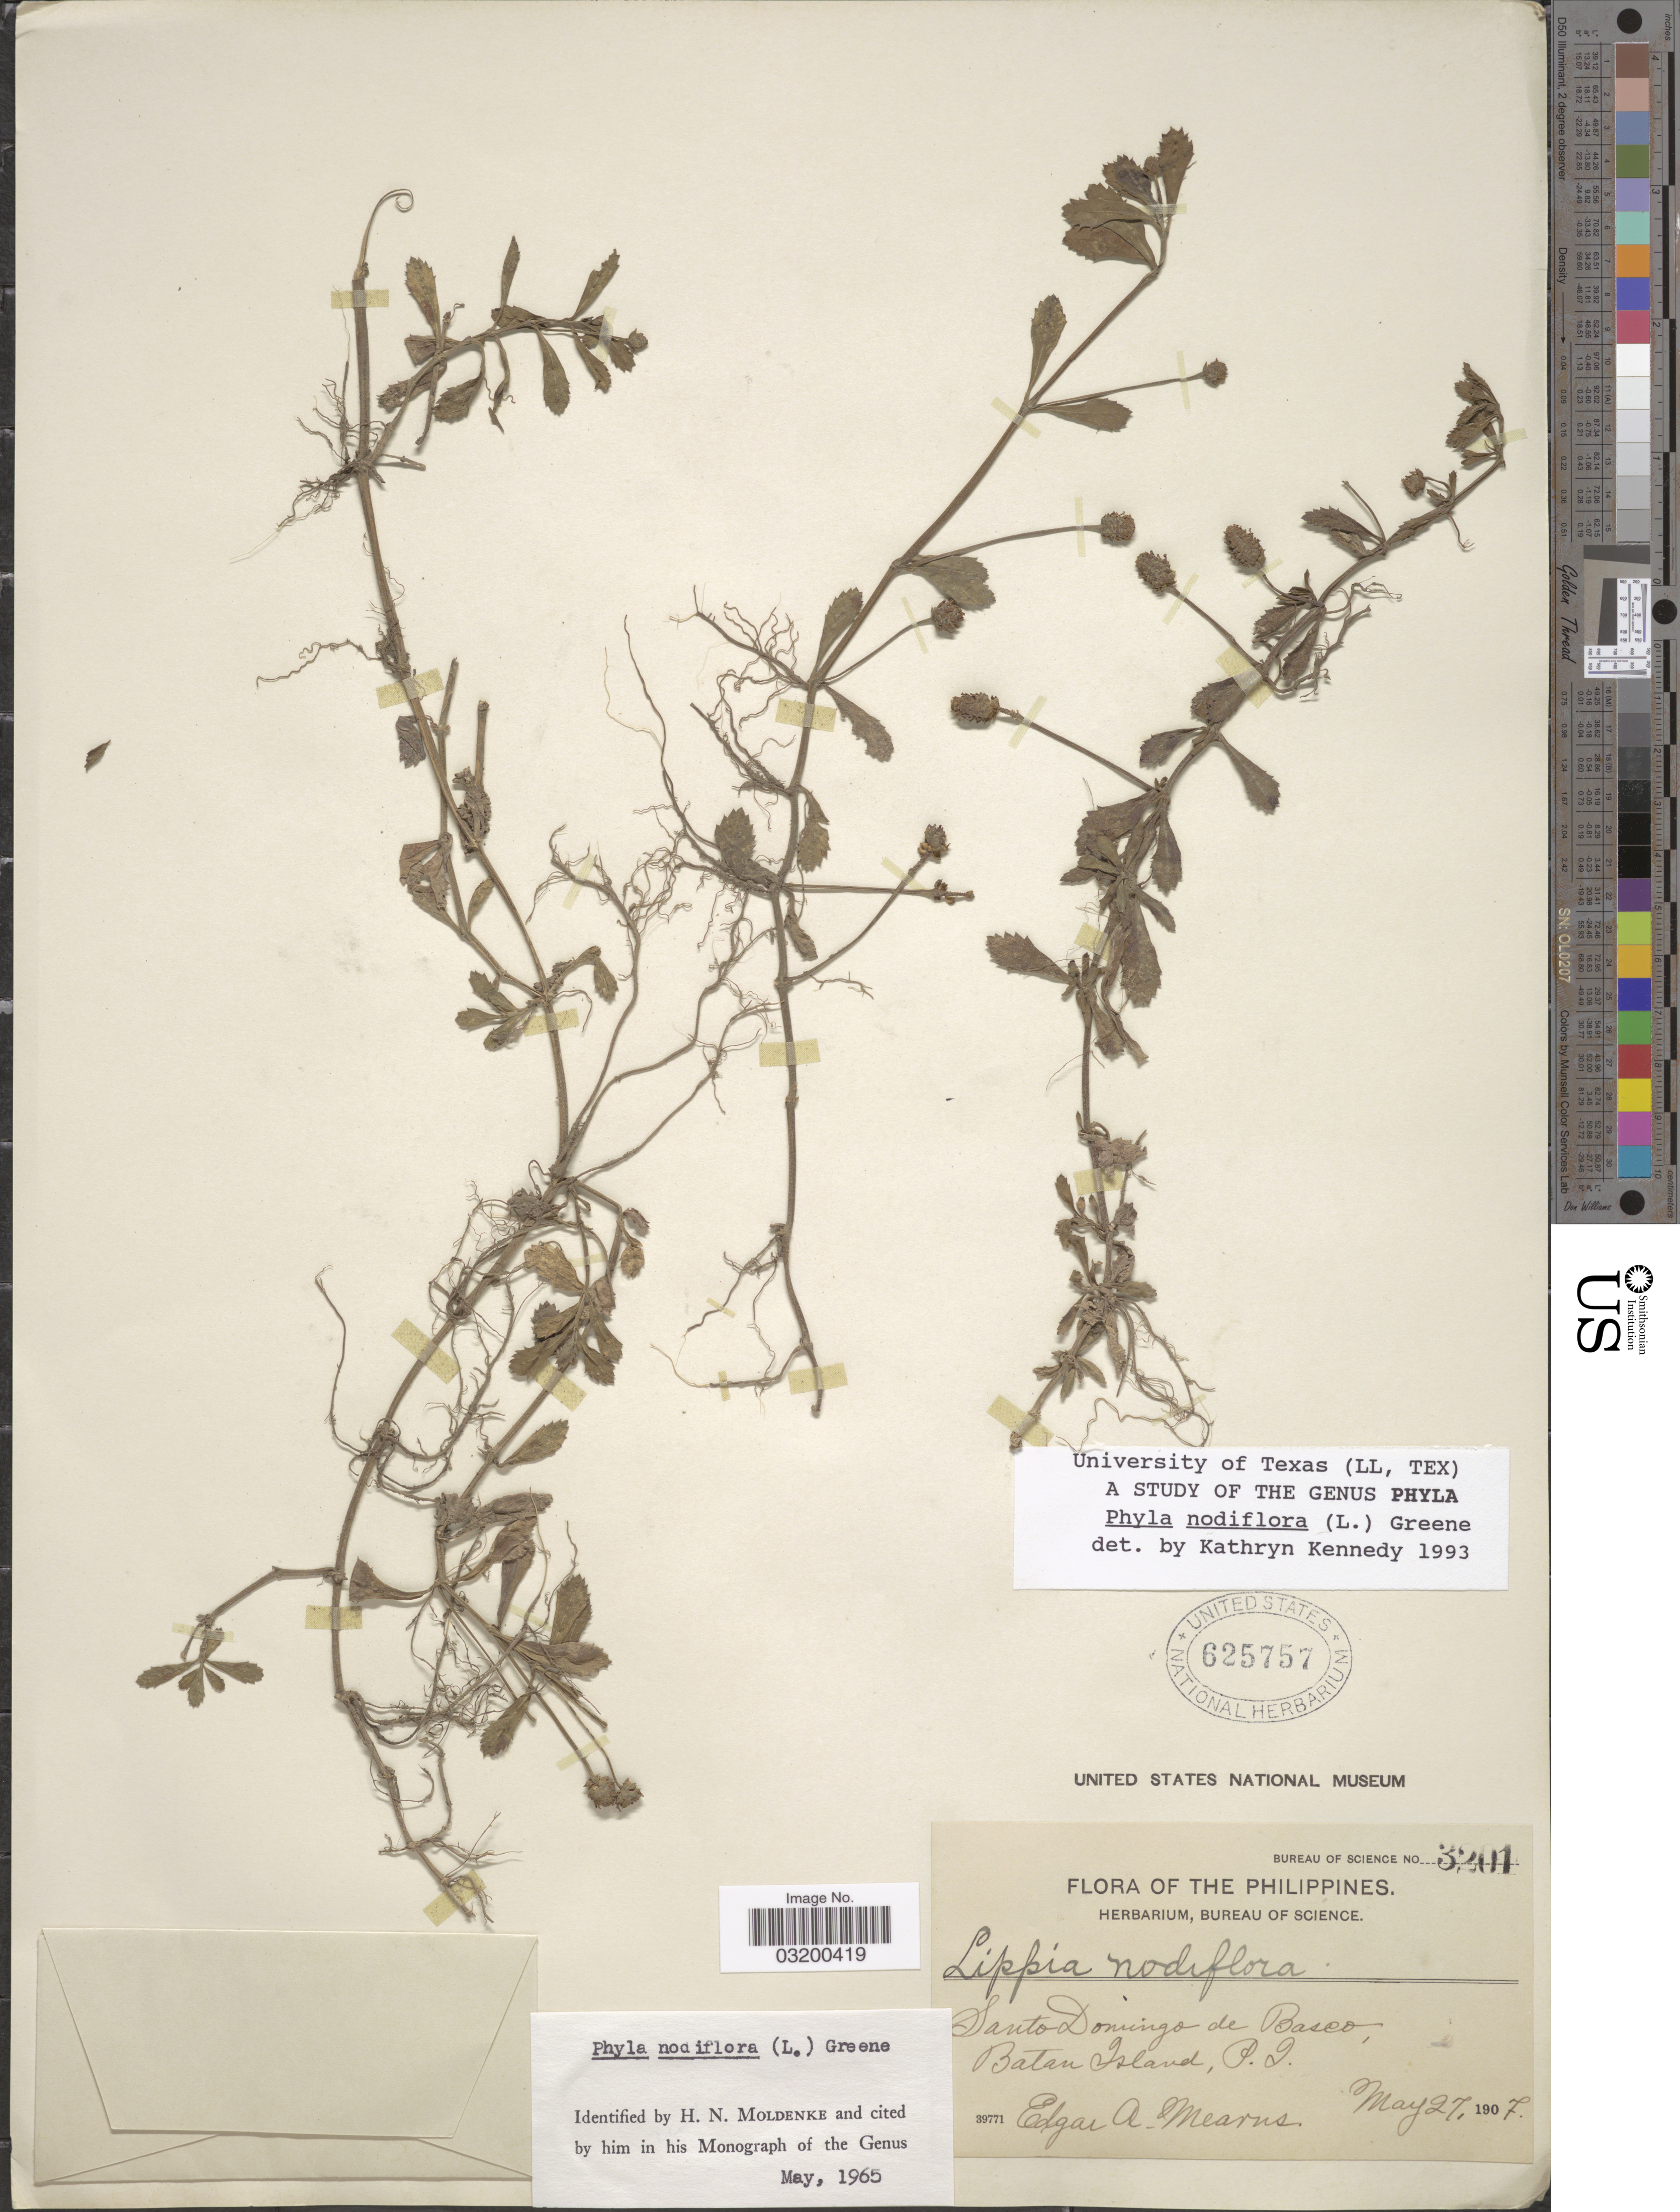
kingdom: Plantae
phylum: Tracheophyta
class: Magnoliopsida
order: Lamiales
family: Verbenaceae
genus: Phyla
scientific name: Phyla nodiflora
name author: (L.) Greene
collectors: E. A. Mearns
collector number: Bureau of Science 3201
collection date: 1907-05-27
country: Philippines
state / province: Cagayan Valley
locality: Santo Domingo de Basco, Batan Islands, P.I.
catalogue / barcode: US 625757